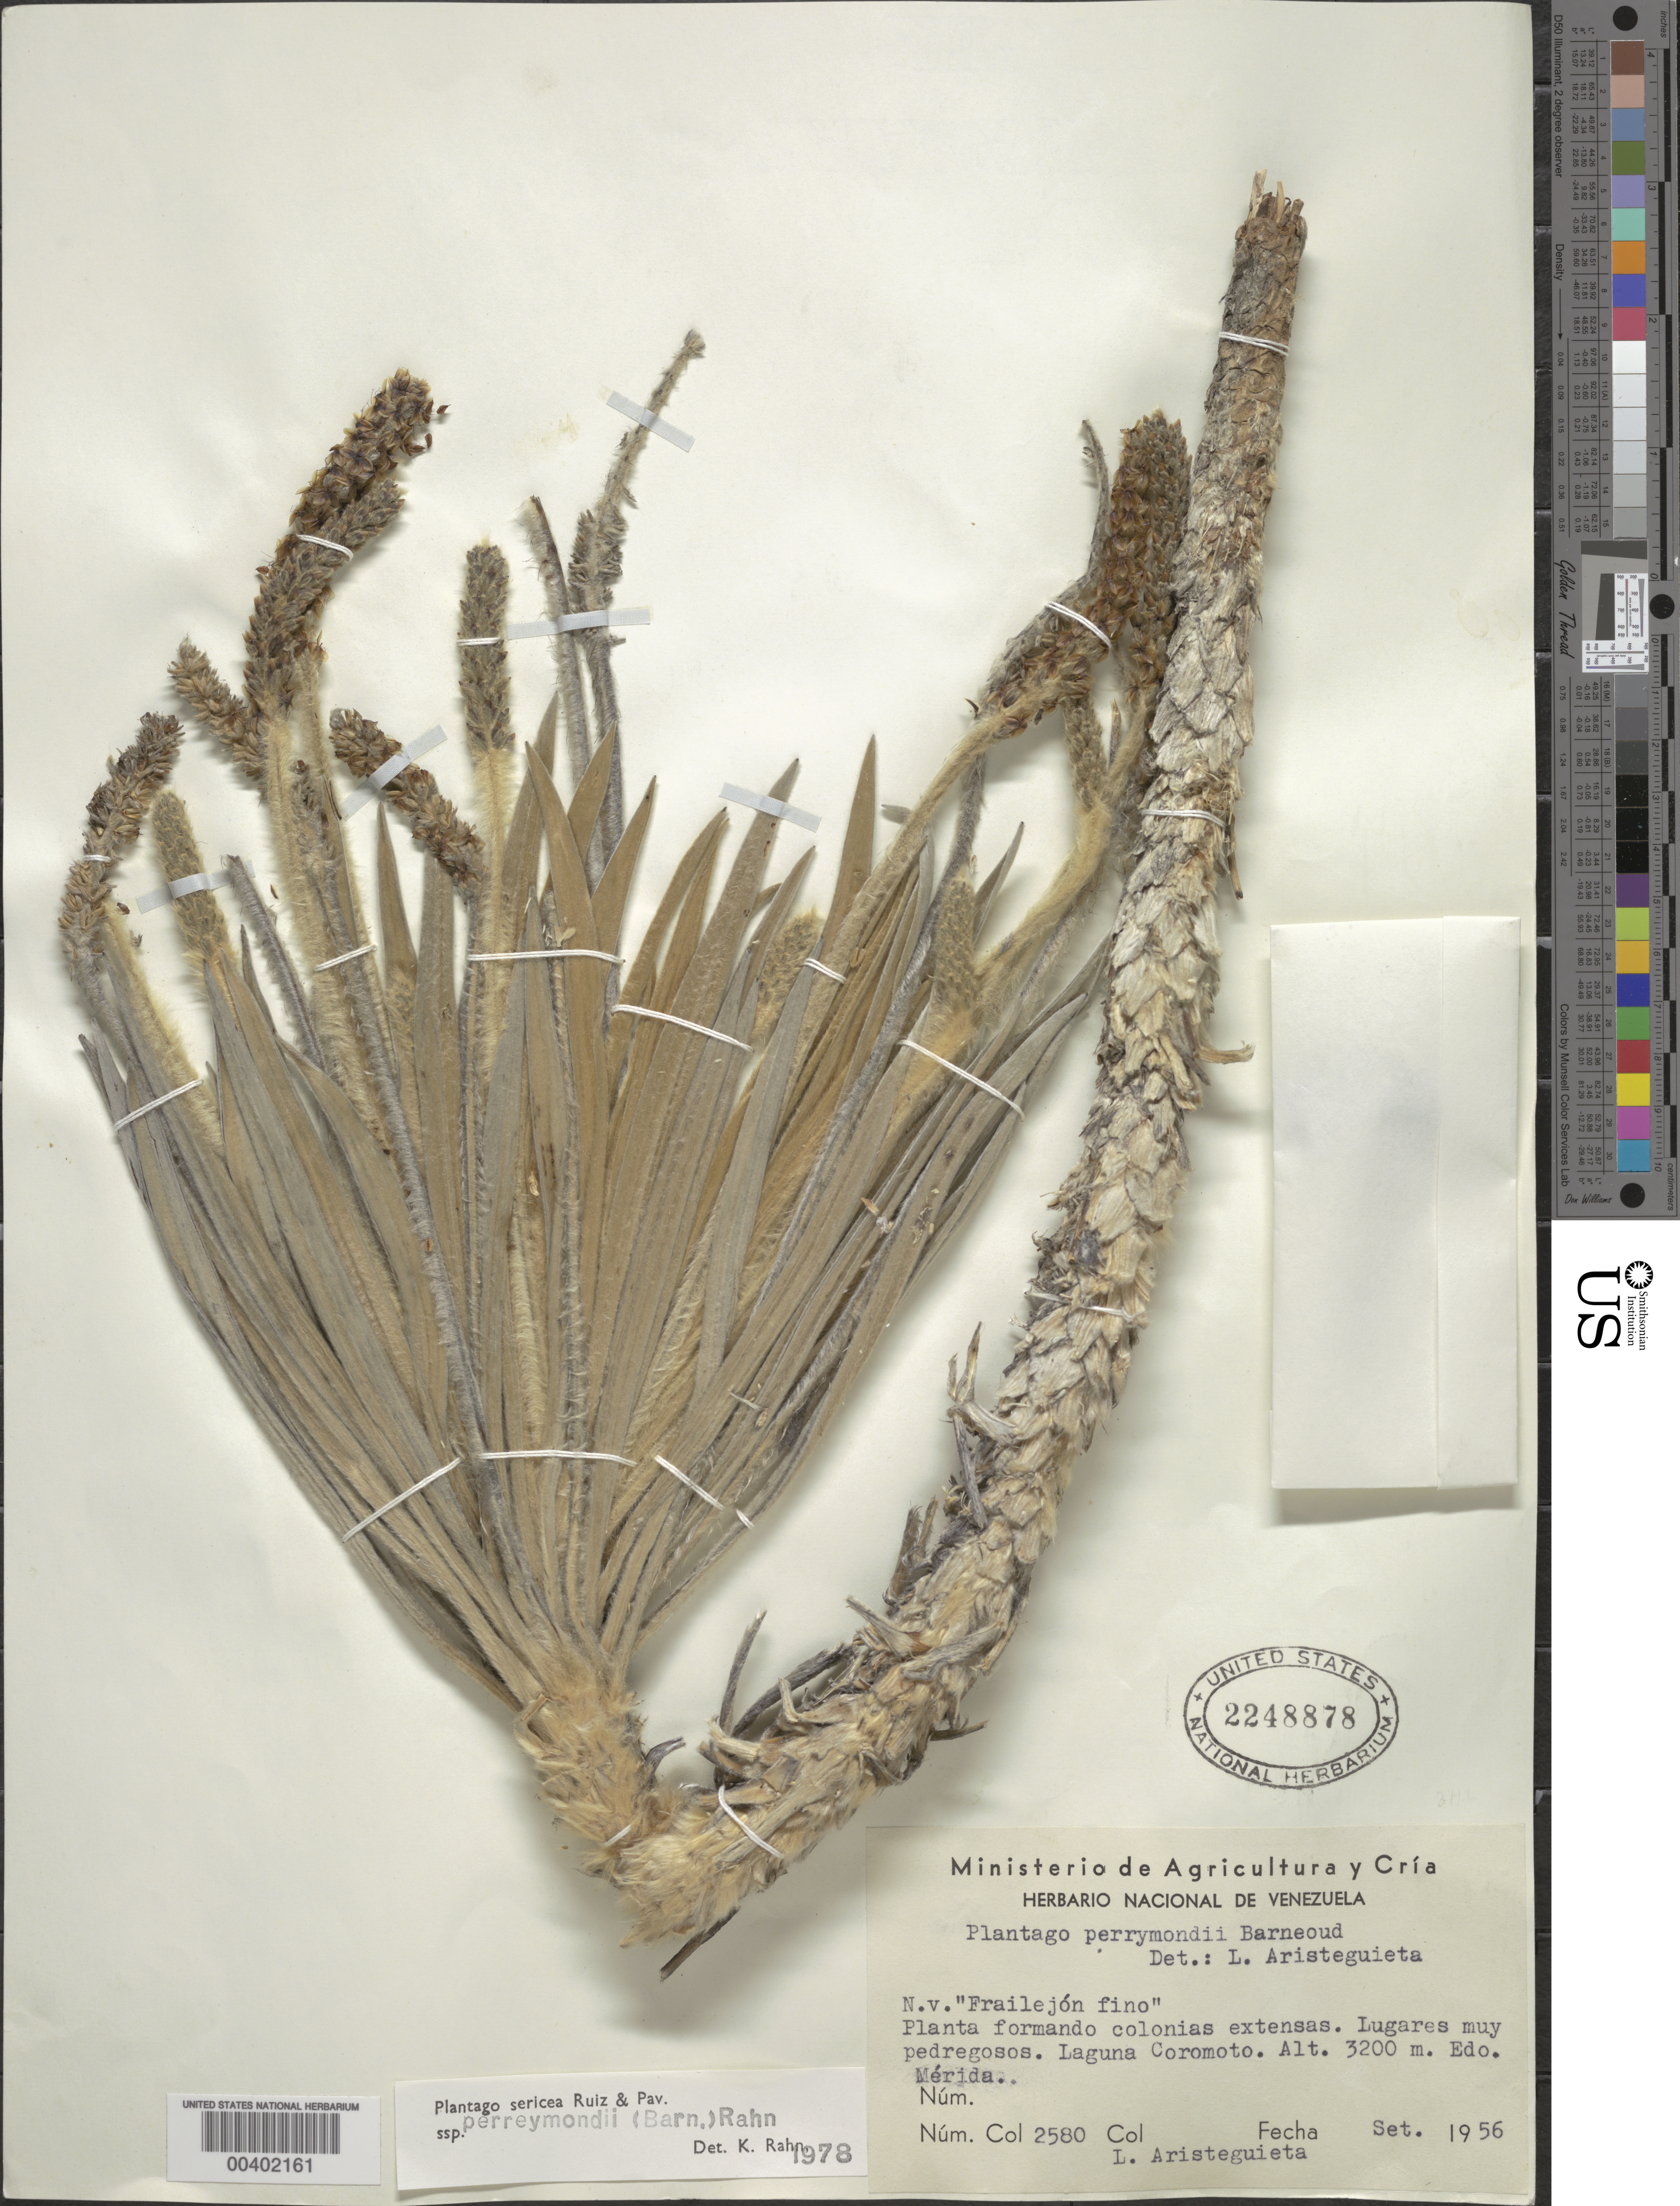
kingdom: Plantae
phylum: Tracheophyta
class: Magnoliopsida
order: Lamiales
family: Plantaginaceae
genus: Plantago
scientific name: Plantago sericea subsp. perrymondii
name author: (Barnéoud) Rahn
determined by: Rahn, Knud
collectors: L. Aristeguieta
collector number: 2580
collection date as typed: Sep 1956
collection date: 1956-09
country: Venezuela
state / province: Mérida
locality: Laguna Coromoto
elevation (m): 3200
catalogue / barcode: US 2248878